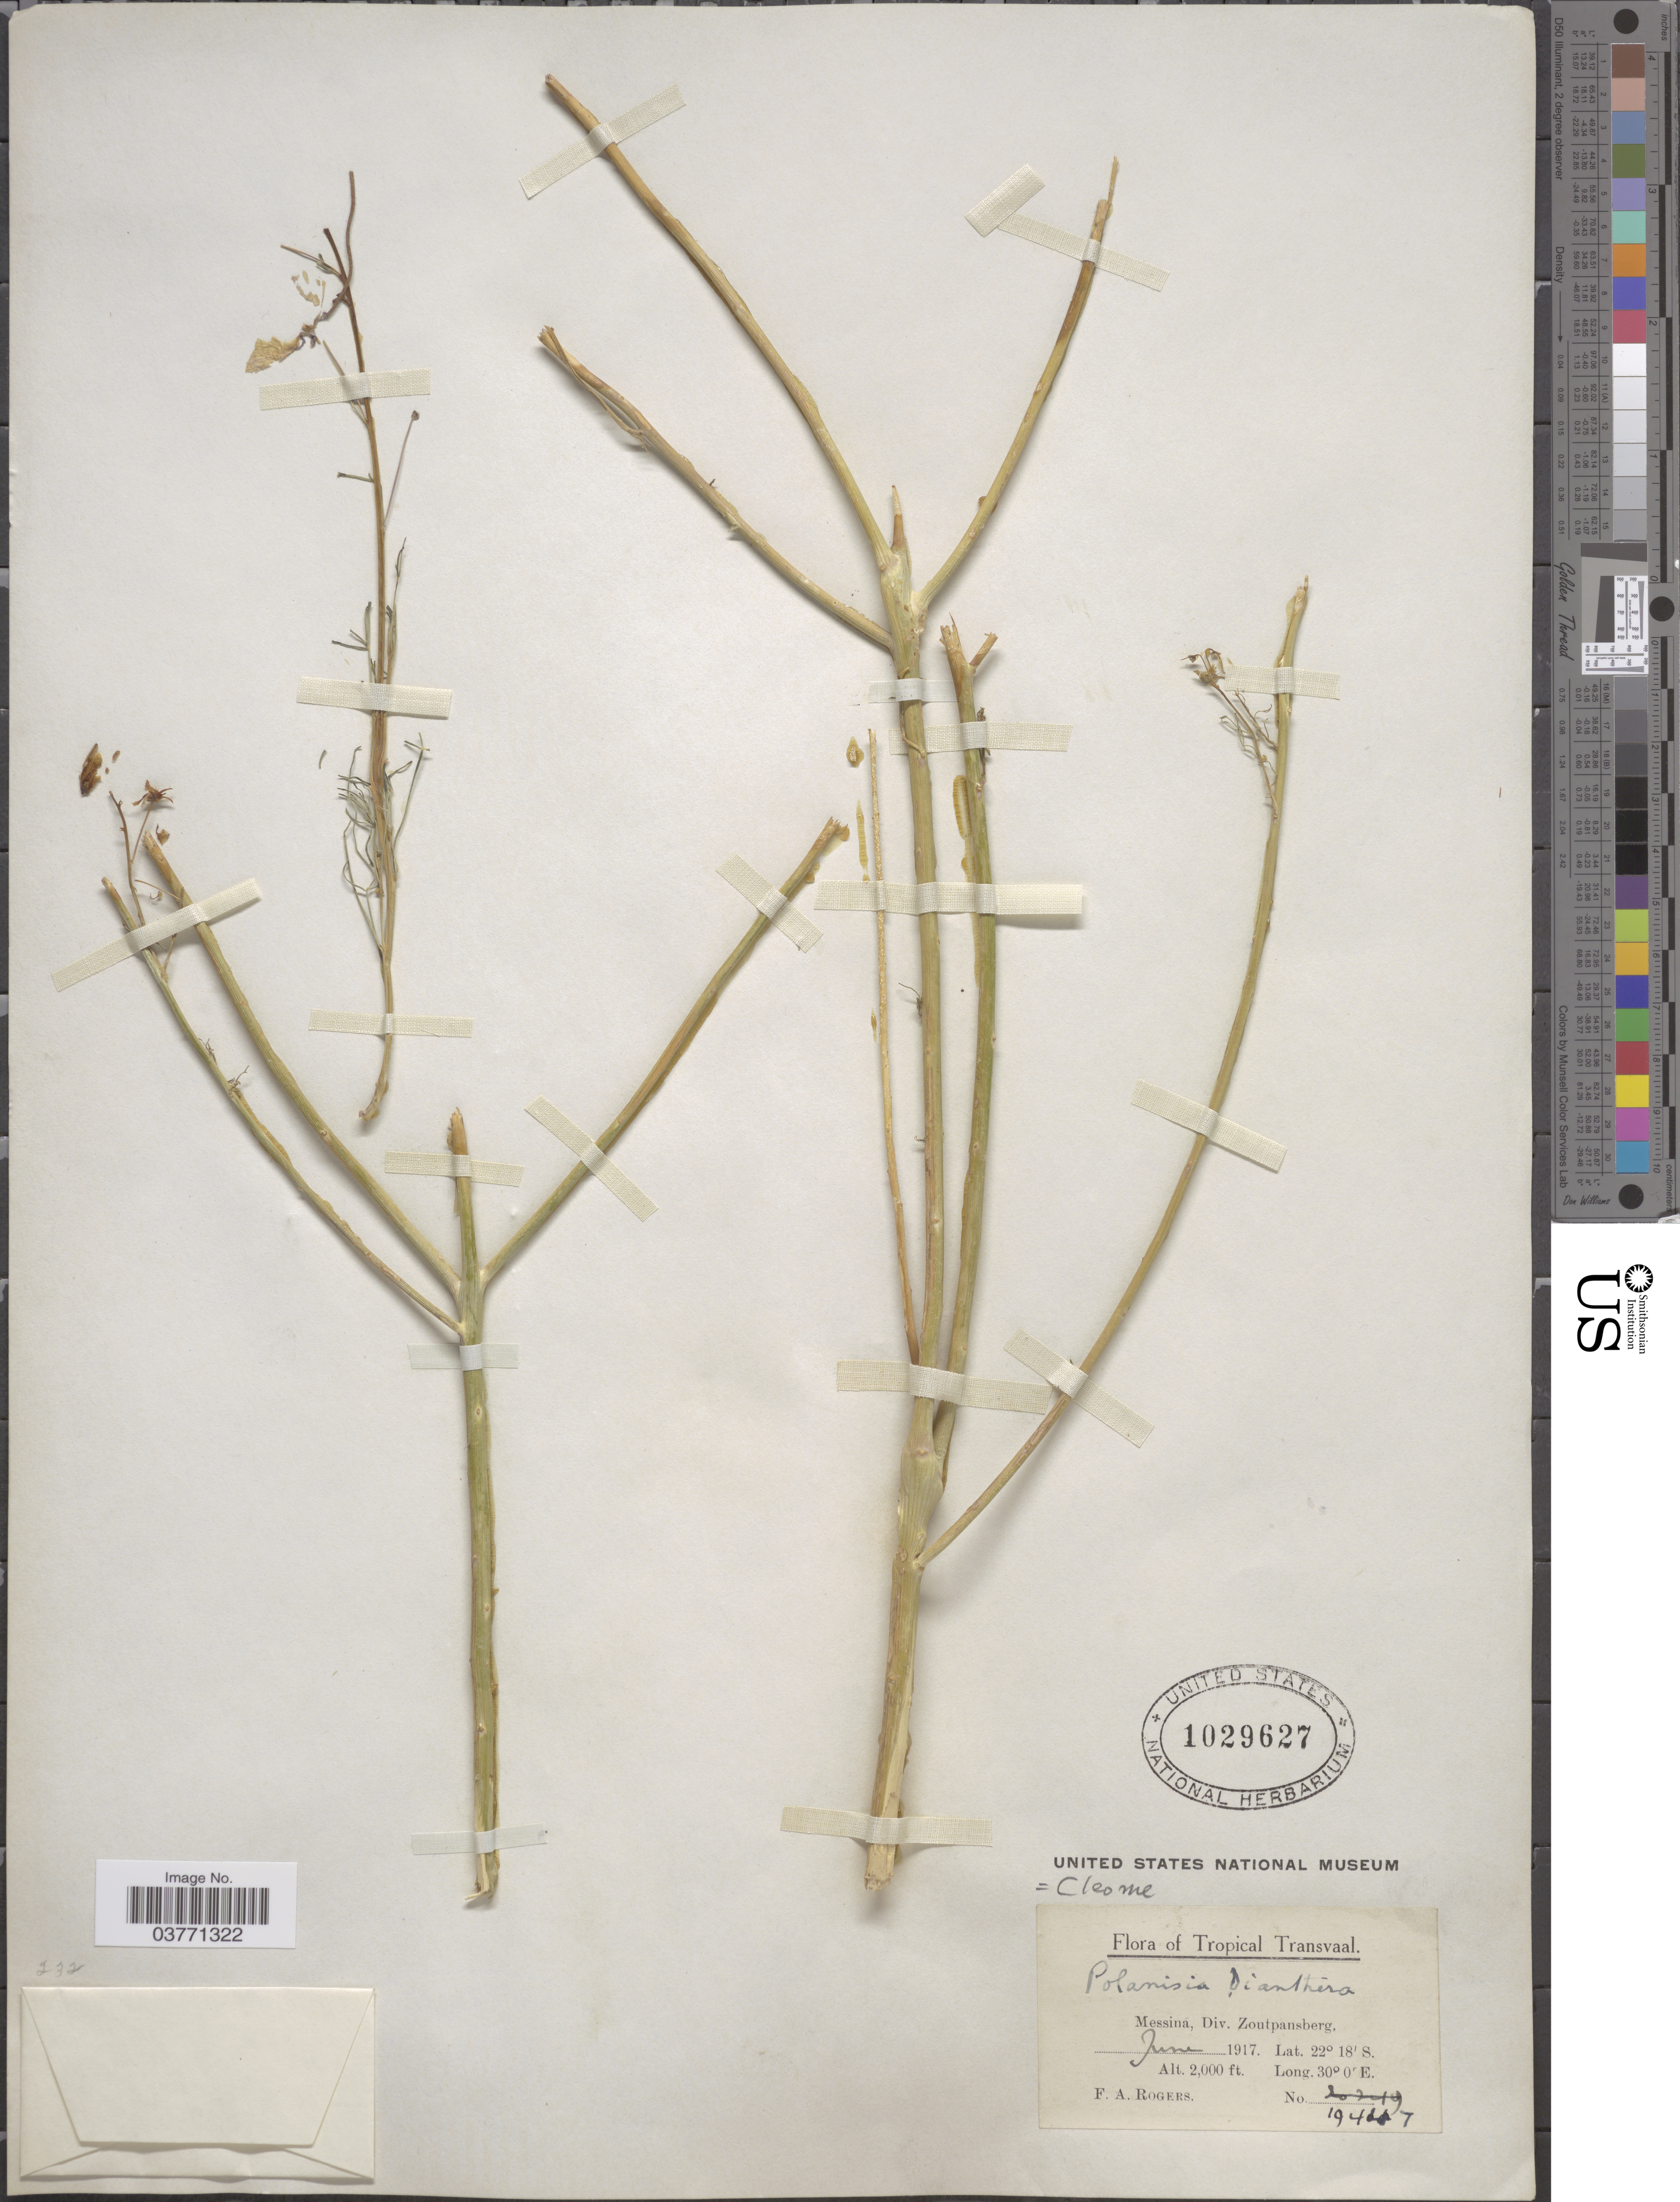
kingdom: Plantae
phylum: Tracheophyta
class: Magnoliopsida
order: Brassicales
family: Cleomaceae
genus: Cleome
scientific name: Cleome sp.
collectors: F. A. Rogers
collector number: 19447*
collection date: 1917-06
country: South Africa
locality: Tropical Transvaal. Messina, Div. Zoutpansberg.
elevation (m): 610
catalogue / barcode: US 1029627